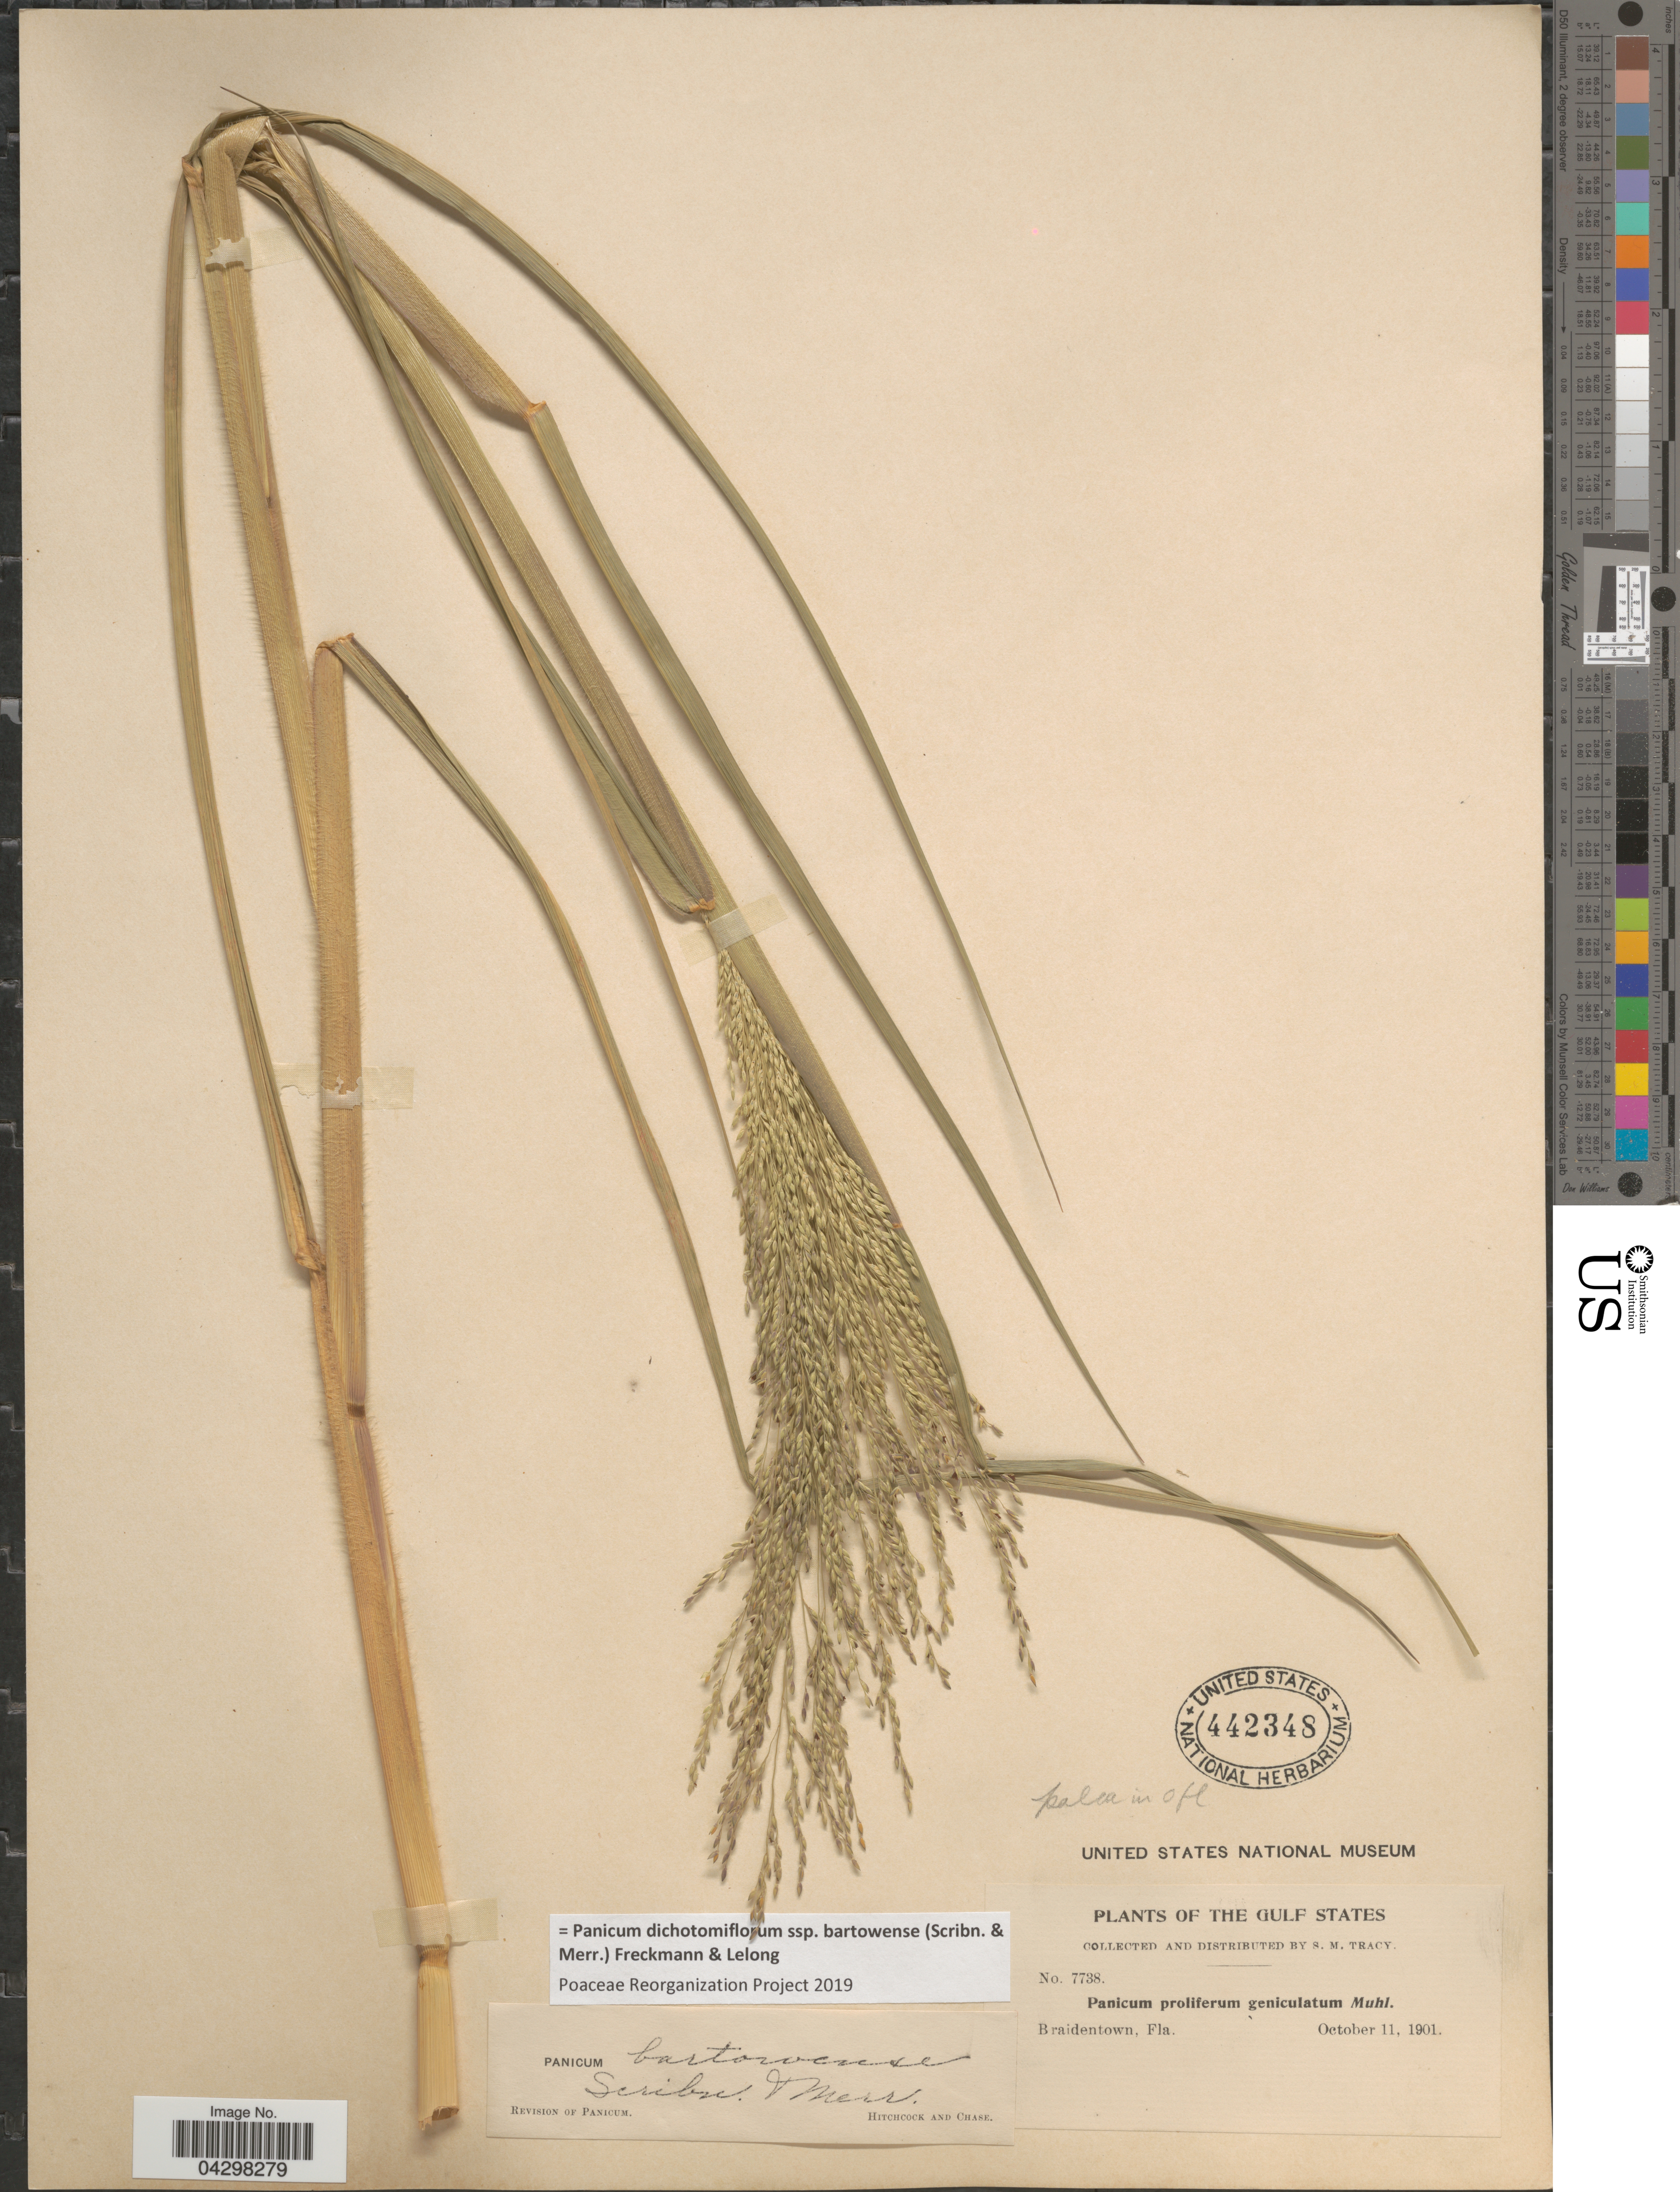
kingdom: Plantae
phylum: Tracheophyta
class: Liliopsida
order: Poales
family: Poaceae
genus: Panicum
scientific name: Panicum dichotomiflorum subsp. bartowense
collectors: S. M. Tracy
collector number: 7738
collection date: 1901-10-11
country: United States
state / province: Florida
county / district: Manatee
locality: The Gulf States. Braidentown (present day: Bradenton)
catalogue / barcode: US 442348